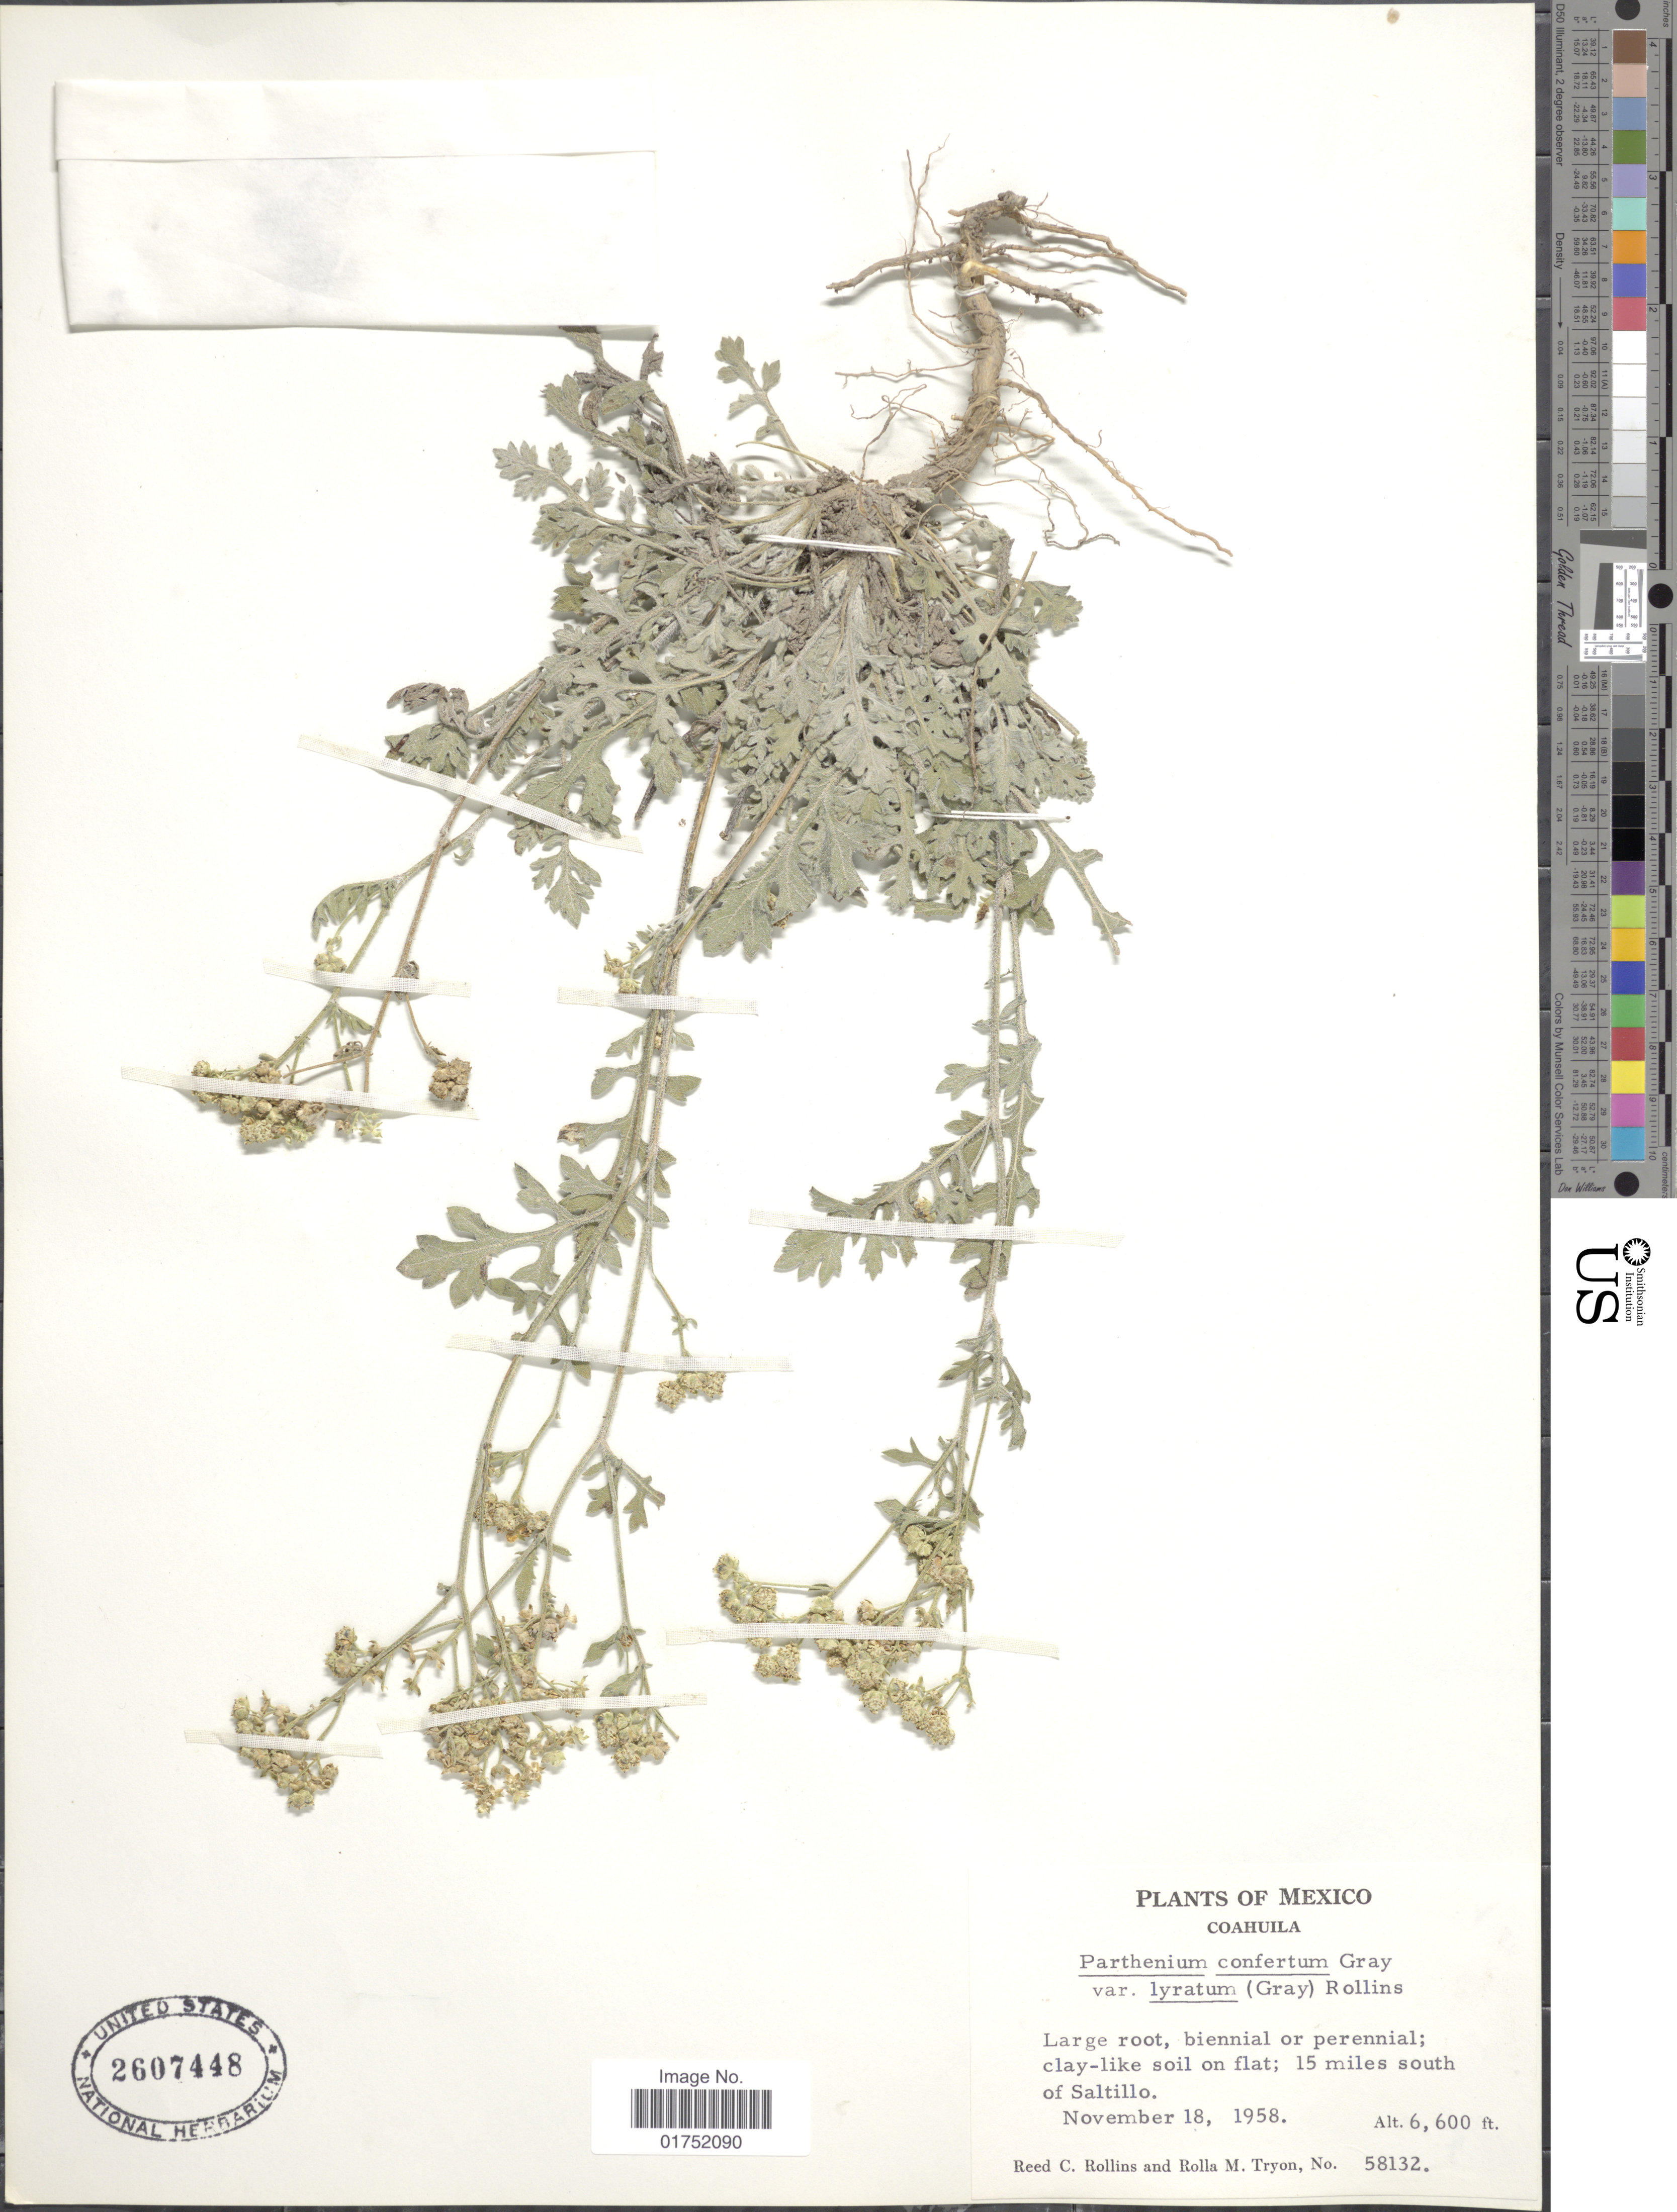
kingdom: Plantae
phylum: Tracheophyta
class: Magnoliopsida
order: Asterales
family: Asteraceae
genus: Parthenium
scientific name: Parthenium confertum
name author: A. Gray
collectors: R. C. Rollins & R. M. Tryon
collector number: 58132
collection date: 1958-11-18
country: Mexico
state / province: Coahuila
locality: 15 miles south of Saltillo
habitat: clay-like soil on flat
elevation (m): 2012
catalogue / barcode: US 2607448